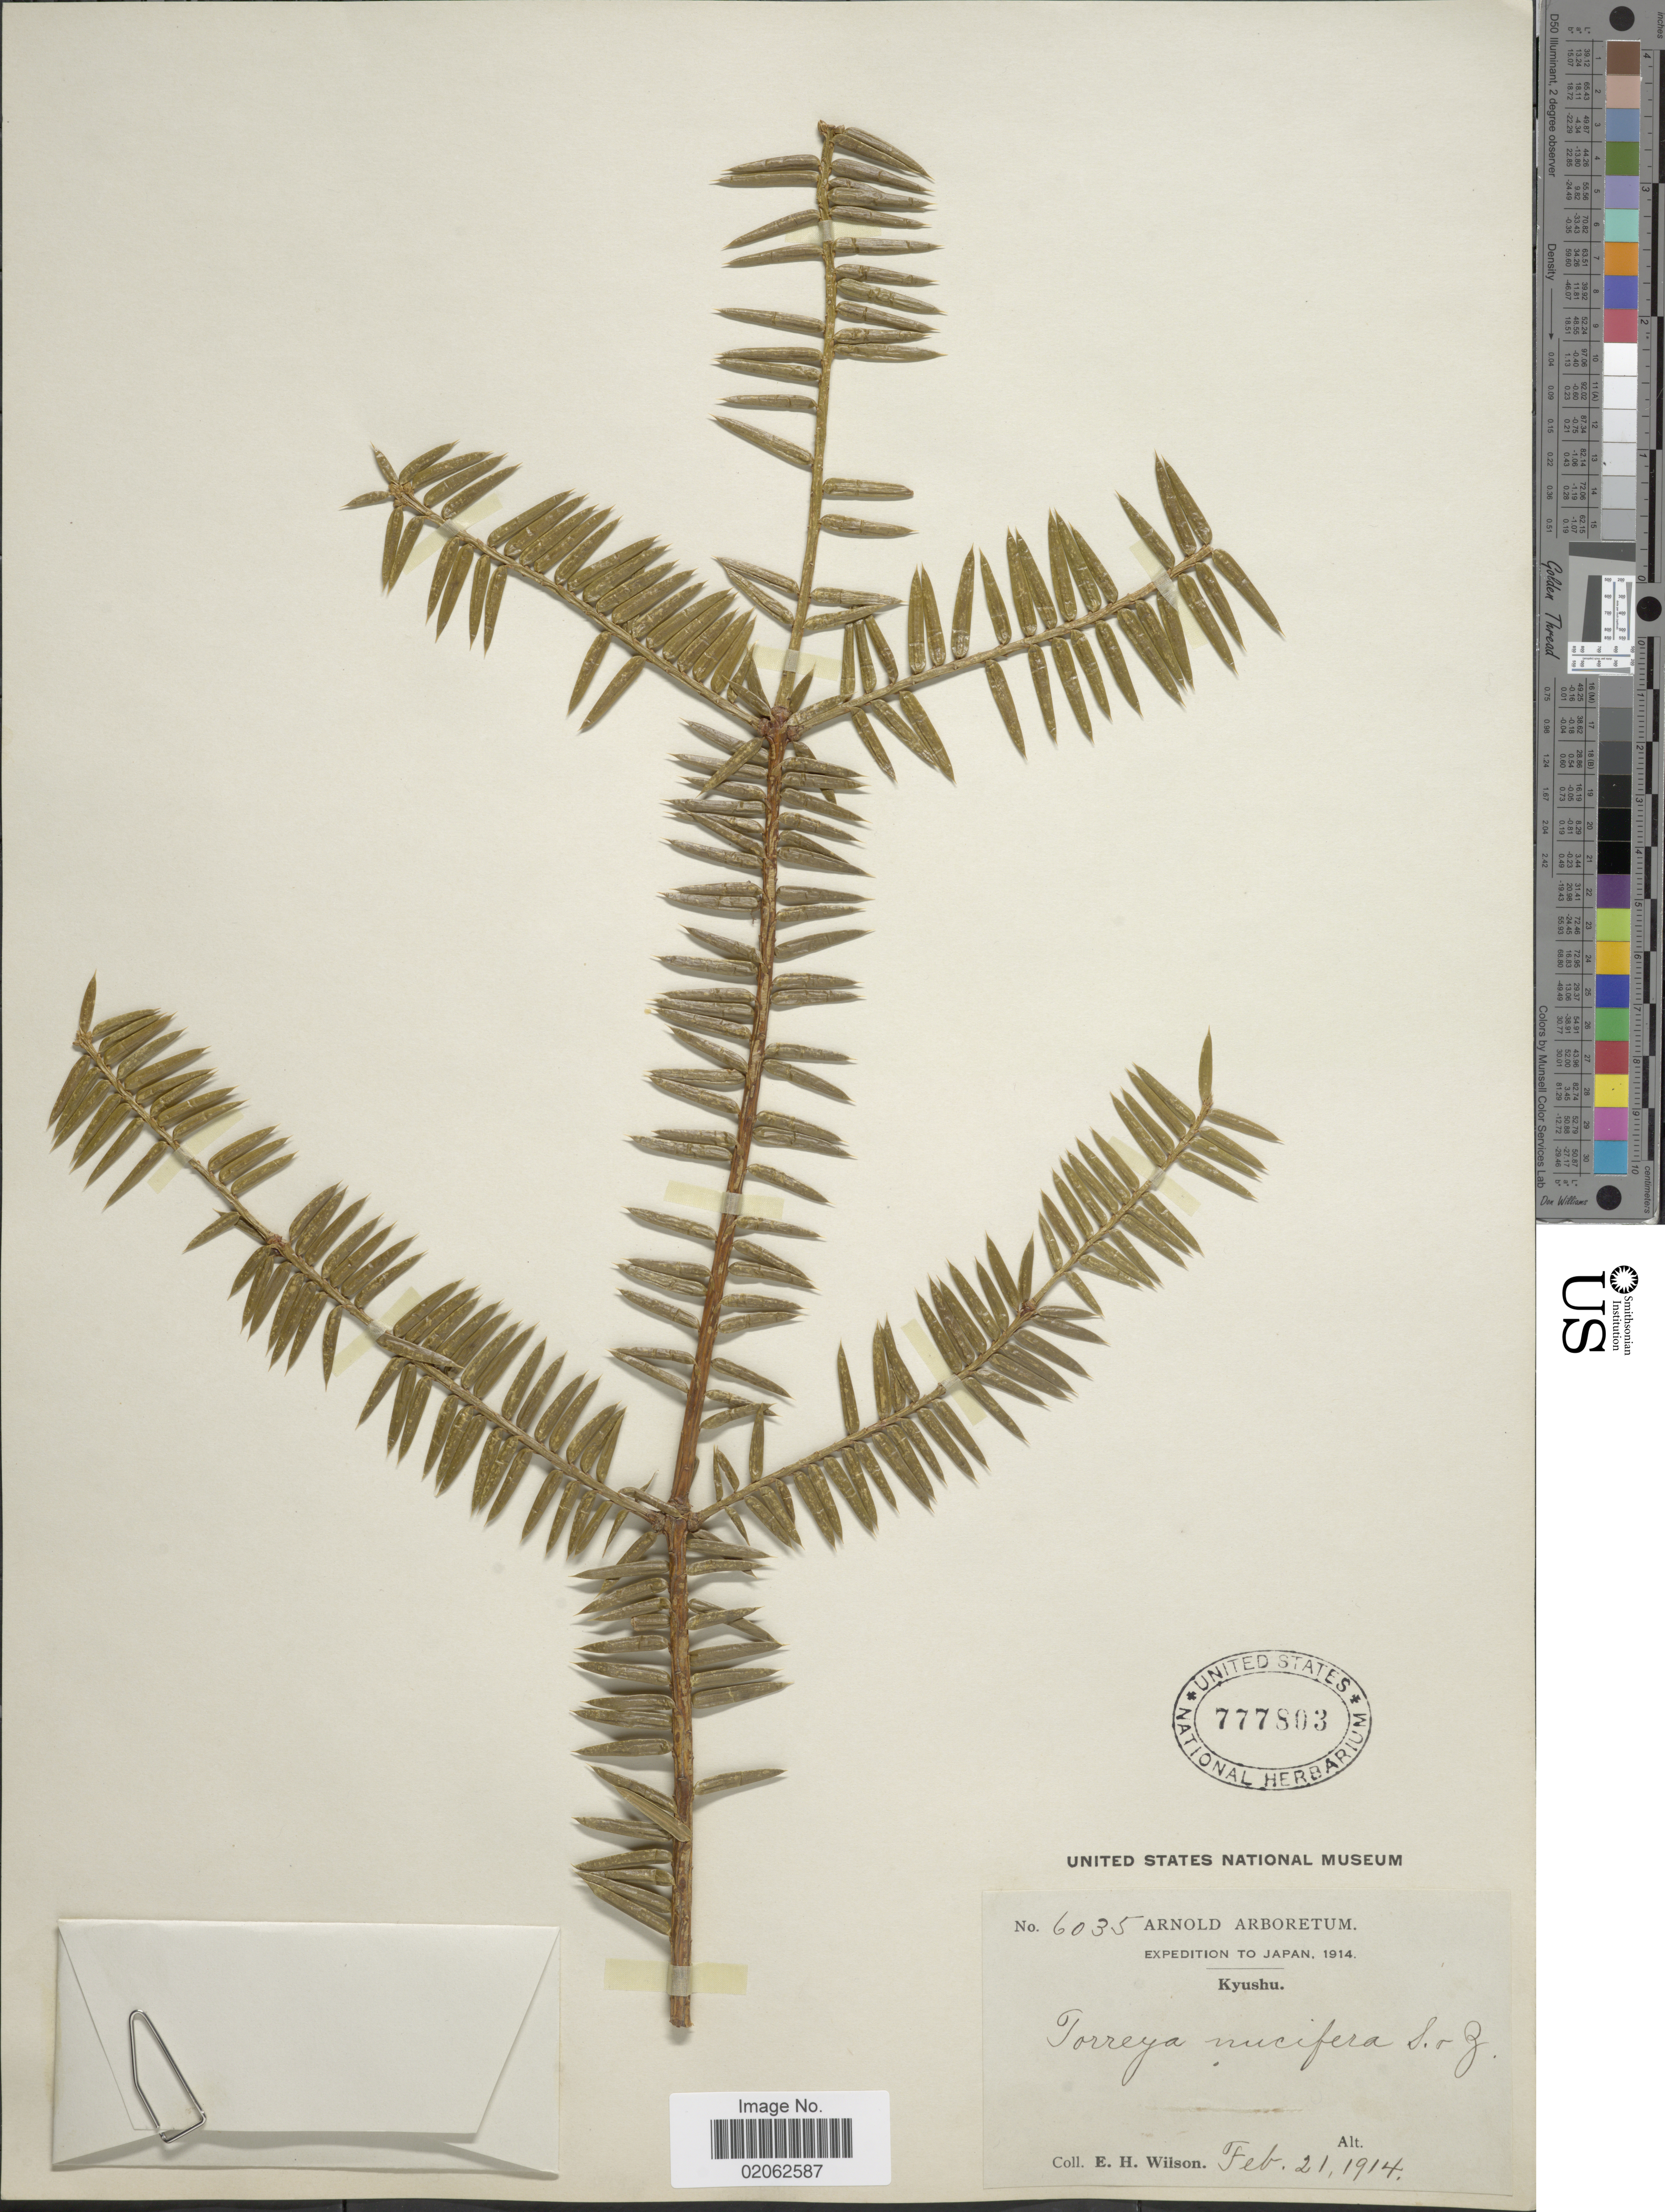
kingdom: Plantae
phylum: Tracheophyta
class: Pinopsida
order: Pinales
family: Taxaceae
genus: Torreya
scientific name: Torreya nucifera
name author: (L.) Siebold & Zucc.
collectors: E. Wilson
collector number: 6035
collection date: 1914-02-21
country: Japan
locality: Kyushu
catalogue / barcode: US 777803